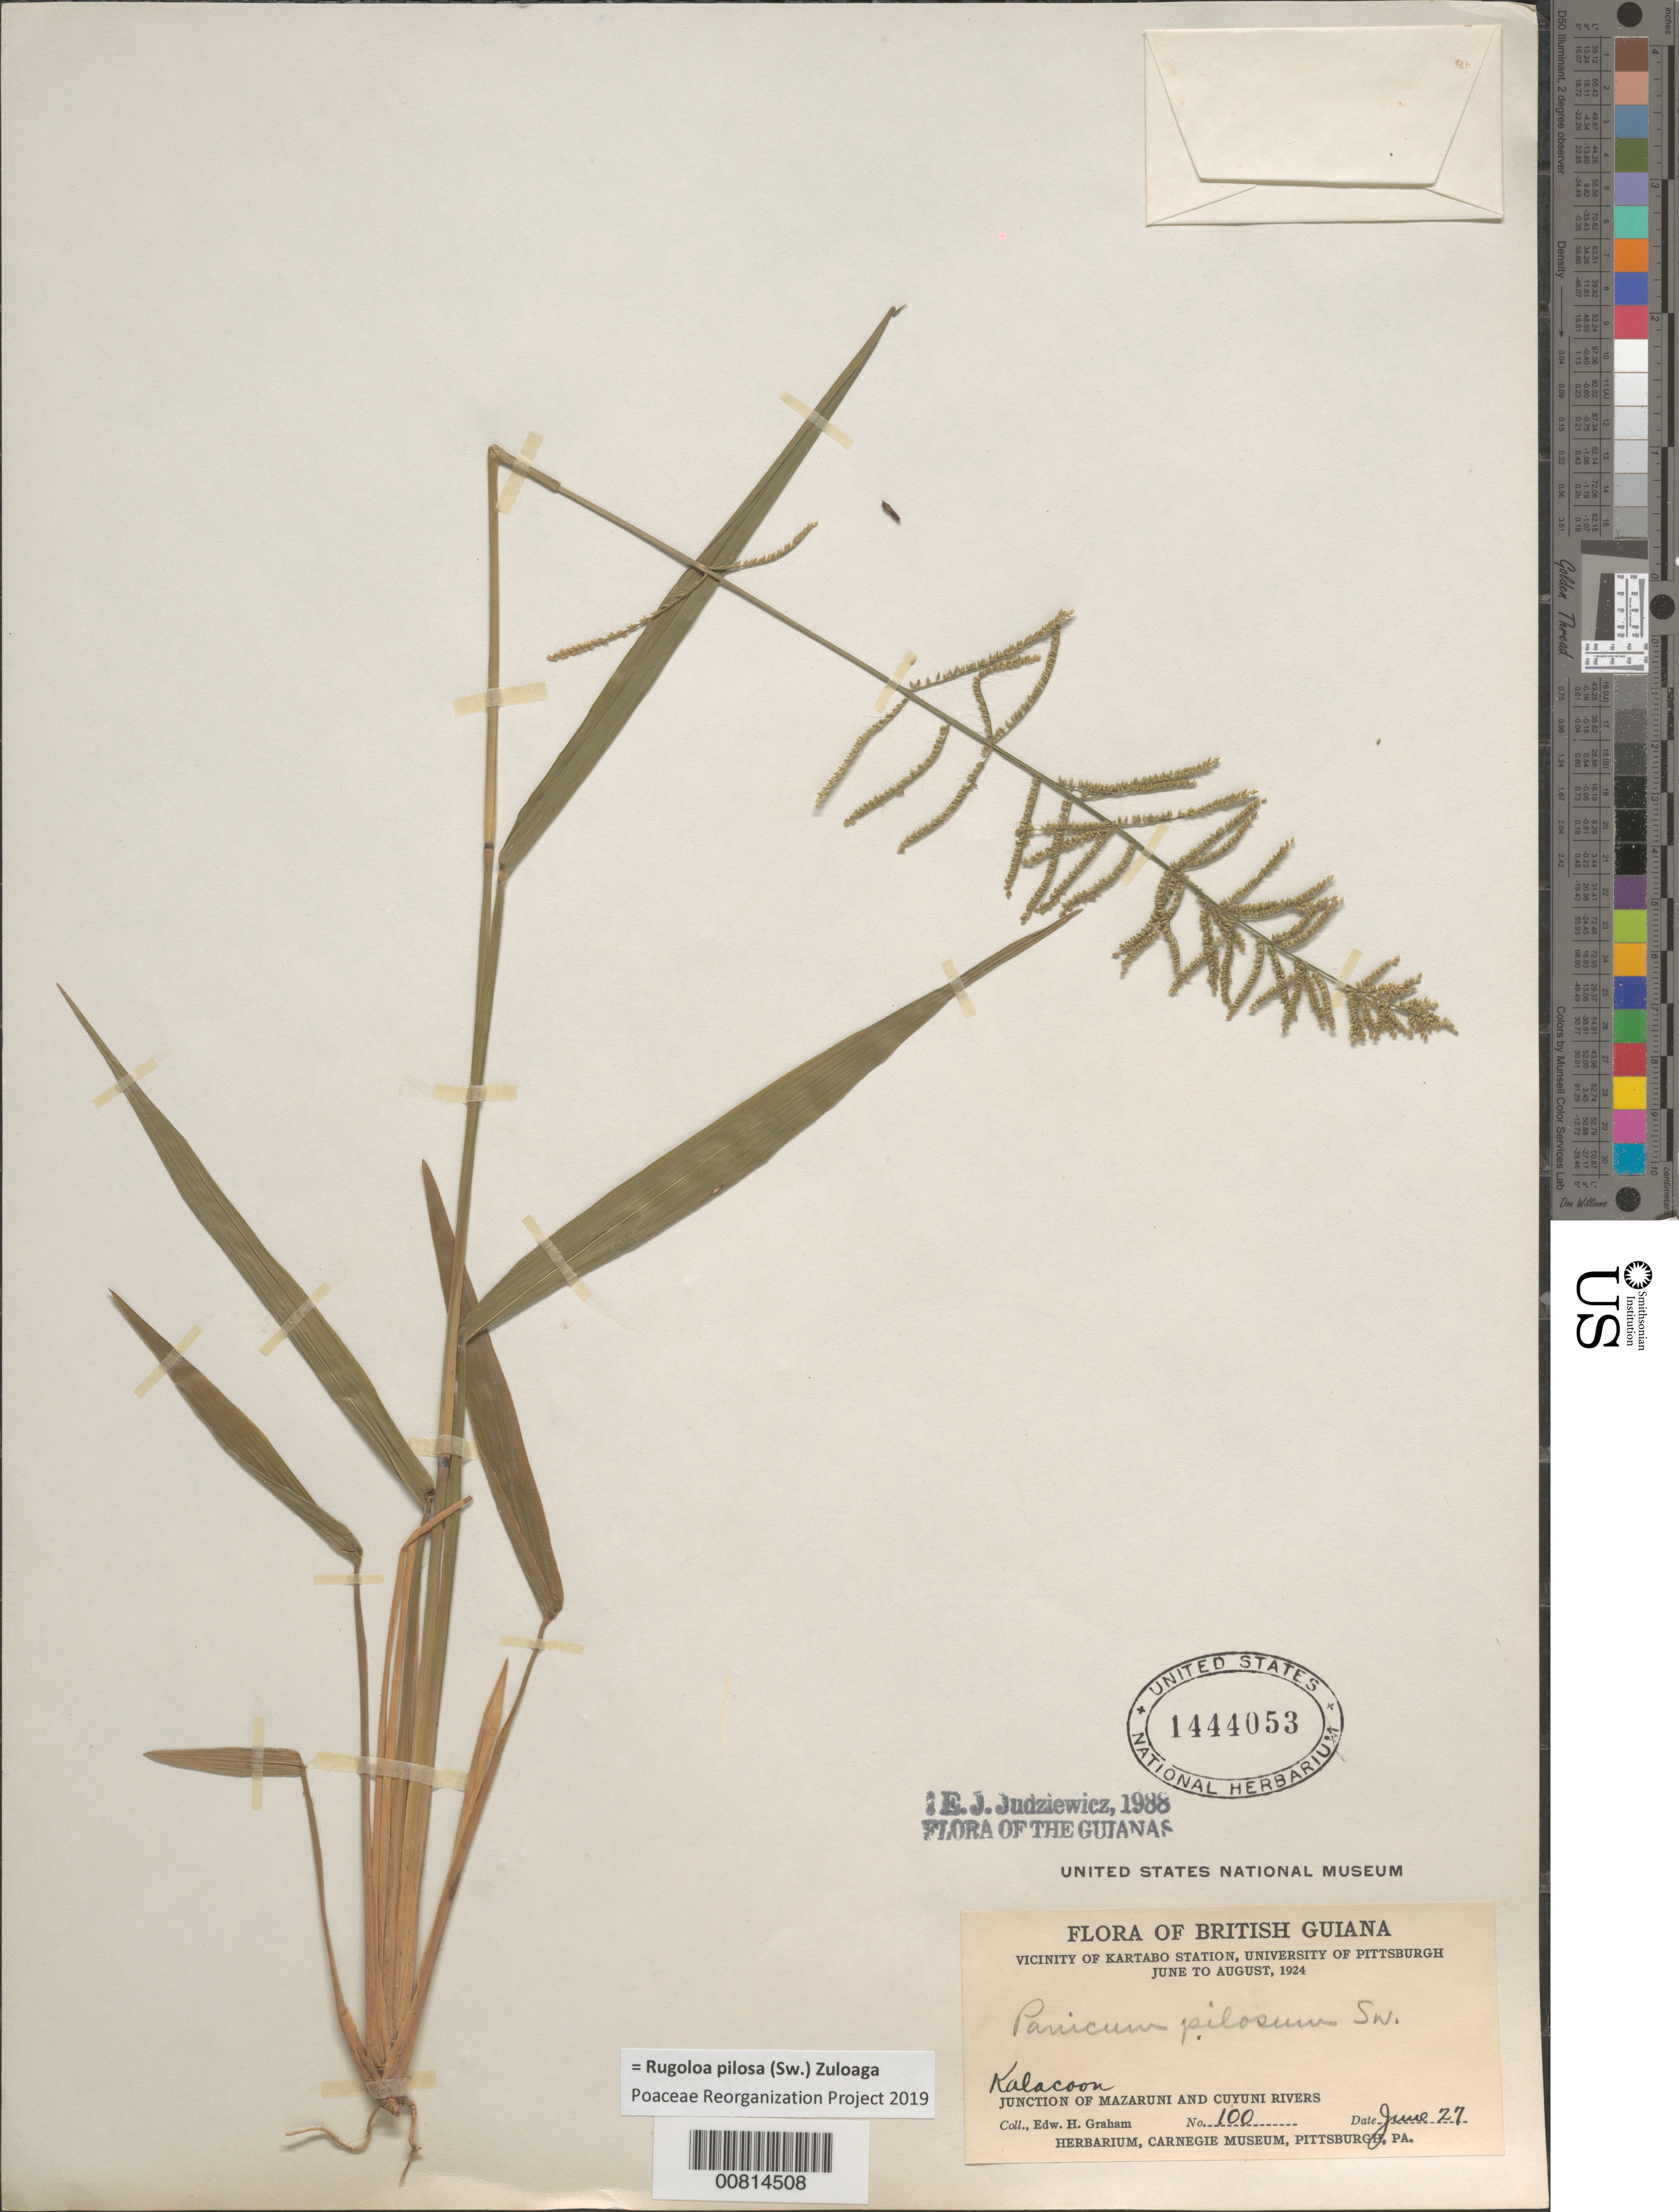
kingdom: Plantae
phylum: Tracheophyta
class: Liliopsida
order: Poales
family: Poaceae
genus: Panicum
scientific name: Panicum pilosum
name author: Sw.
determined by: Judziewicz, E. J.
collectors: E. H. Graham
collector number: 100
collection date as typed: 27-Jun-24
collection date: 1924-06-27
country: Guyana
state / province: Cuyuni-Mazaruni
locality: Kalakun, junct. of Mazaruni and Cuyuni rivers, vic. of Kartabo Station (Kalacoon on label)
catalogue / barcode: US 1444053